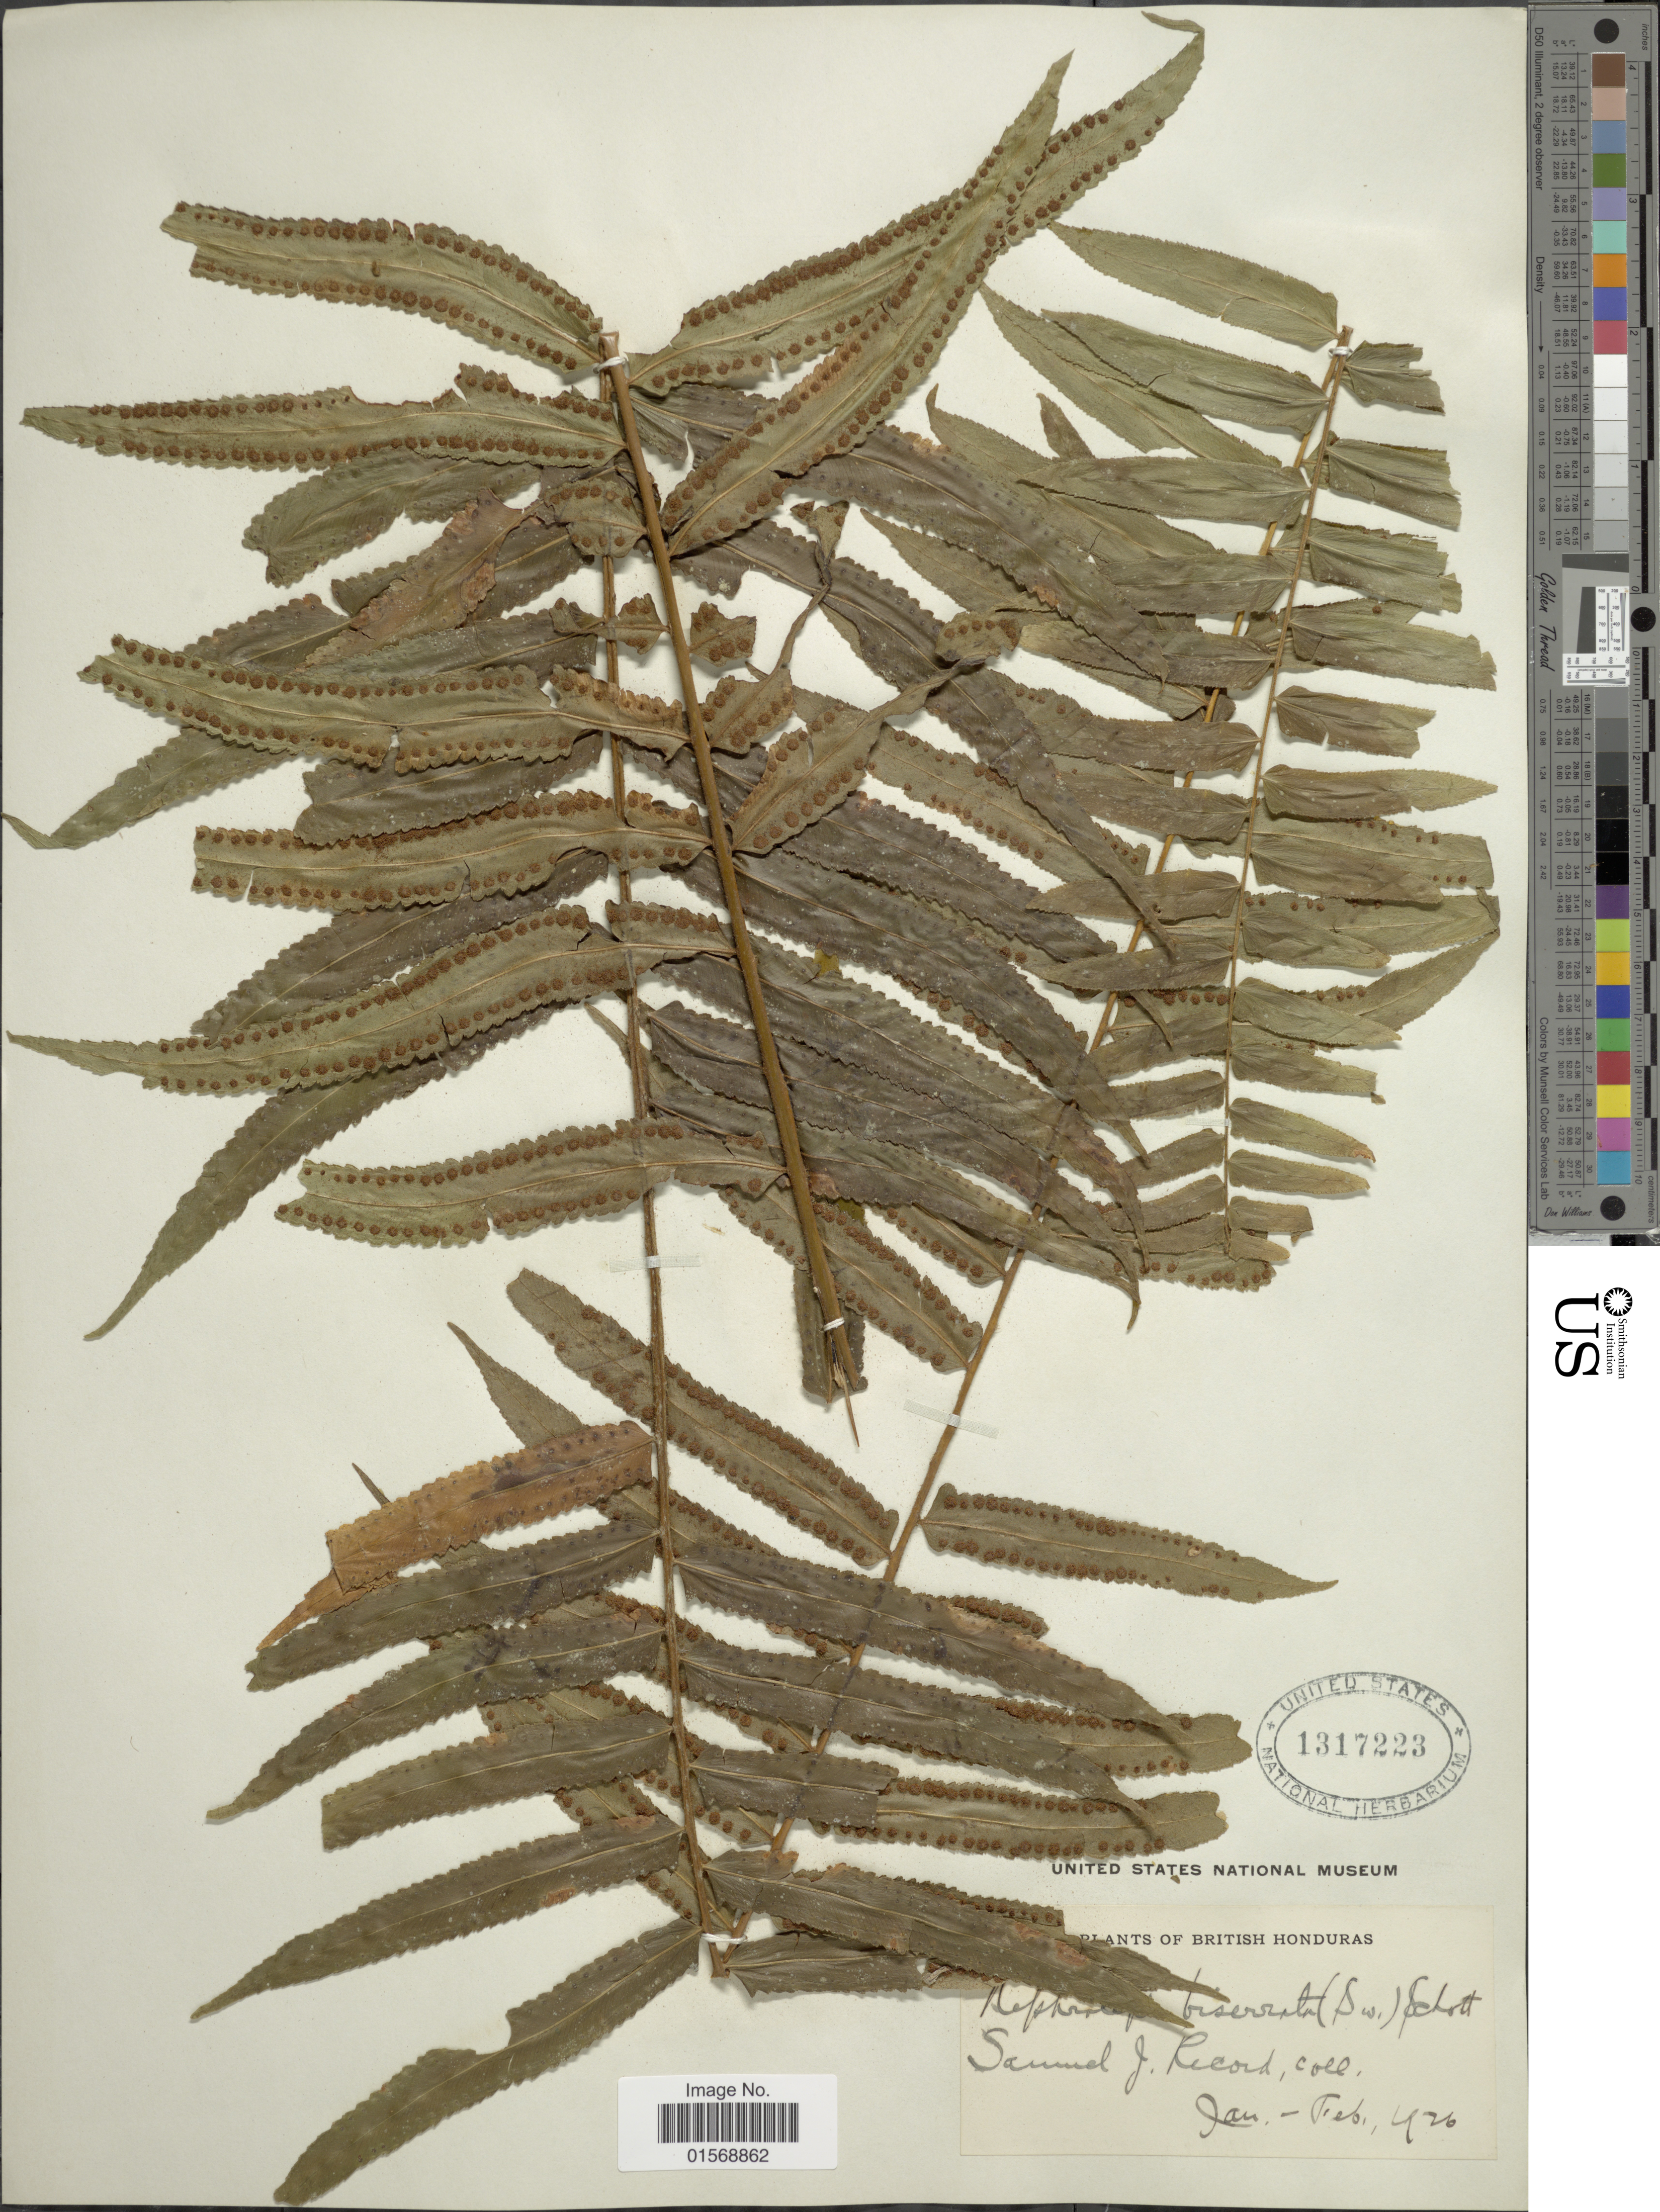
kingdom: Plantae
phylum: Tracheophyta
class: Polypodiopsida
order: Polypodiales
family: Nephrolepidaceae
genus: Nephrolepis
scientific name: Nephrolepis biserrata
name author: (Sw.) Schott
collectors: S. J. Record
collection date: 1926-01/1926-02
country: Belize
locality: Britisch Honduras.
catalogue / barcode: US 1317223